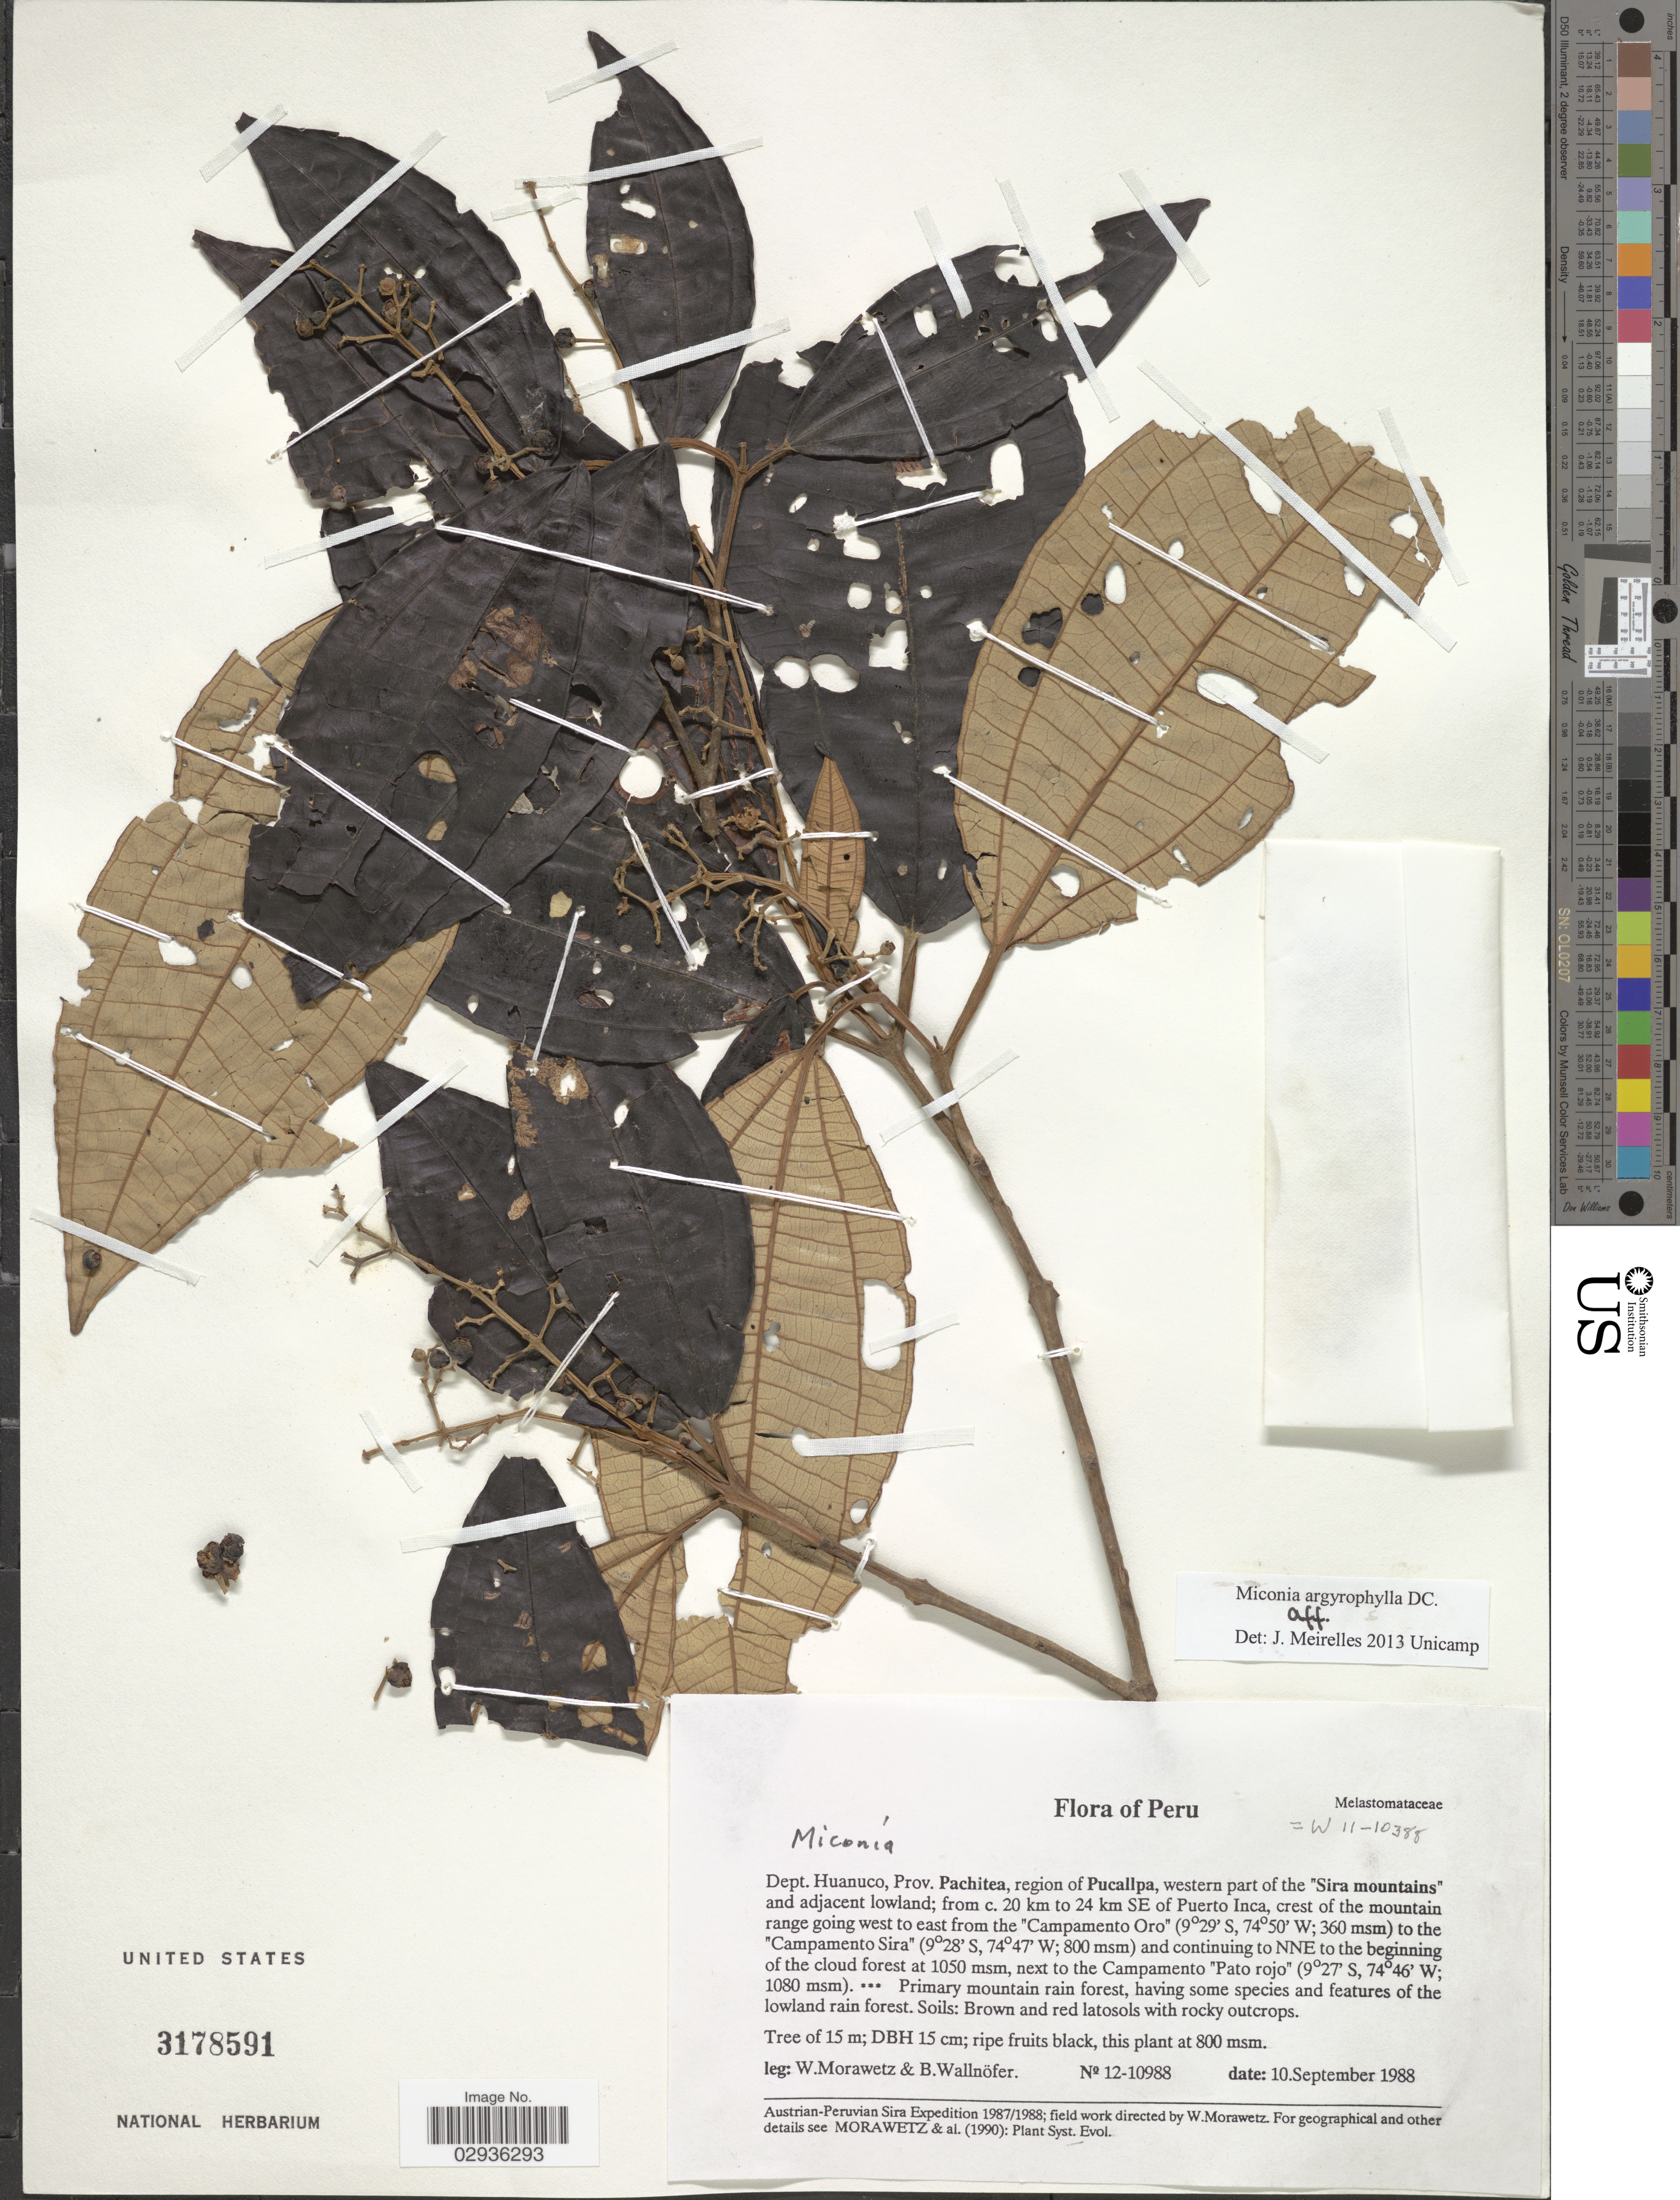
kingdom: Plantae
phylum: Tracheophyta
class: Magnoliopsida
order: Myrtales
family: Melastomataceae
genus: Miconia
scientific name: Miconia argyrophylla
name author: DC.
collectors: W. Morawetz & B. Wallnöfer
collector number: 12-10988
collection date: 1988-09-10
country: Peru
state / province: Huánuco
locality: Dept. Huanuco, Prov. Pachitea, region of Pucallpa, western part of the "Sira mountains" and adjacent lowland; from c. 20 km to 24 km SE of Puerto Inca, crest of the mountain range going west to east from the "Campamento Oro" to the "Campamento Sira" and continuing to NNE to the beginning of the cloud forest, next to the Campamento "Pato rojo".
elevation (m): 360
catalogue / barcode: US 3178591